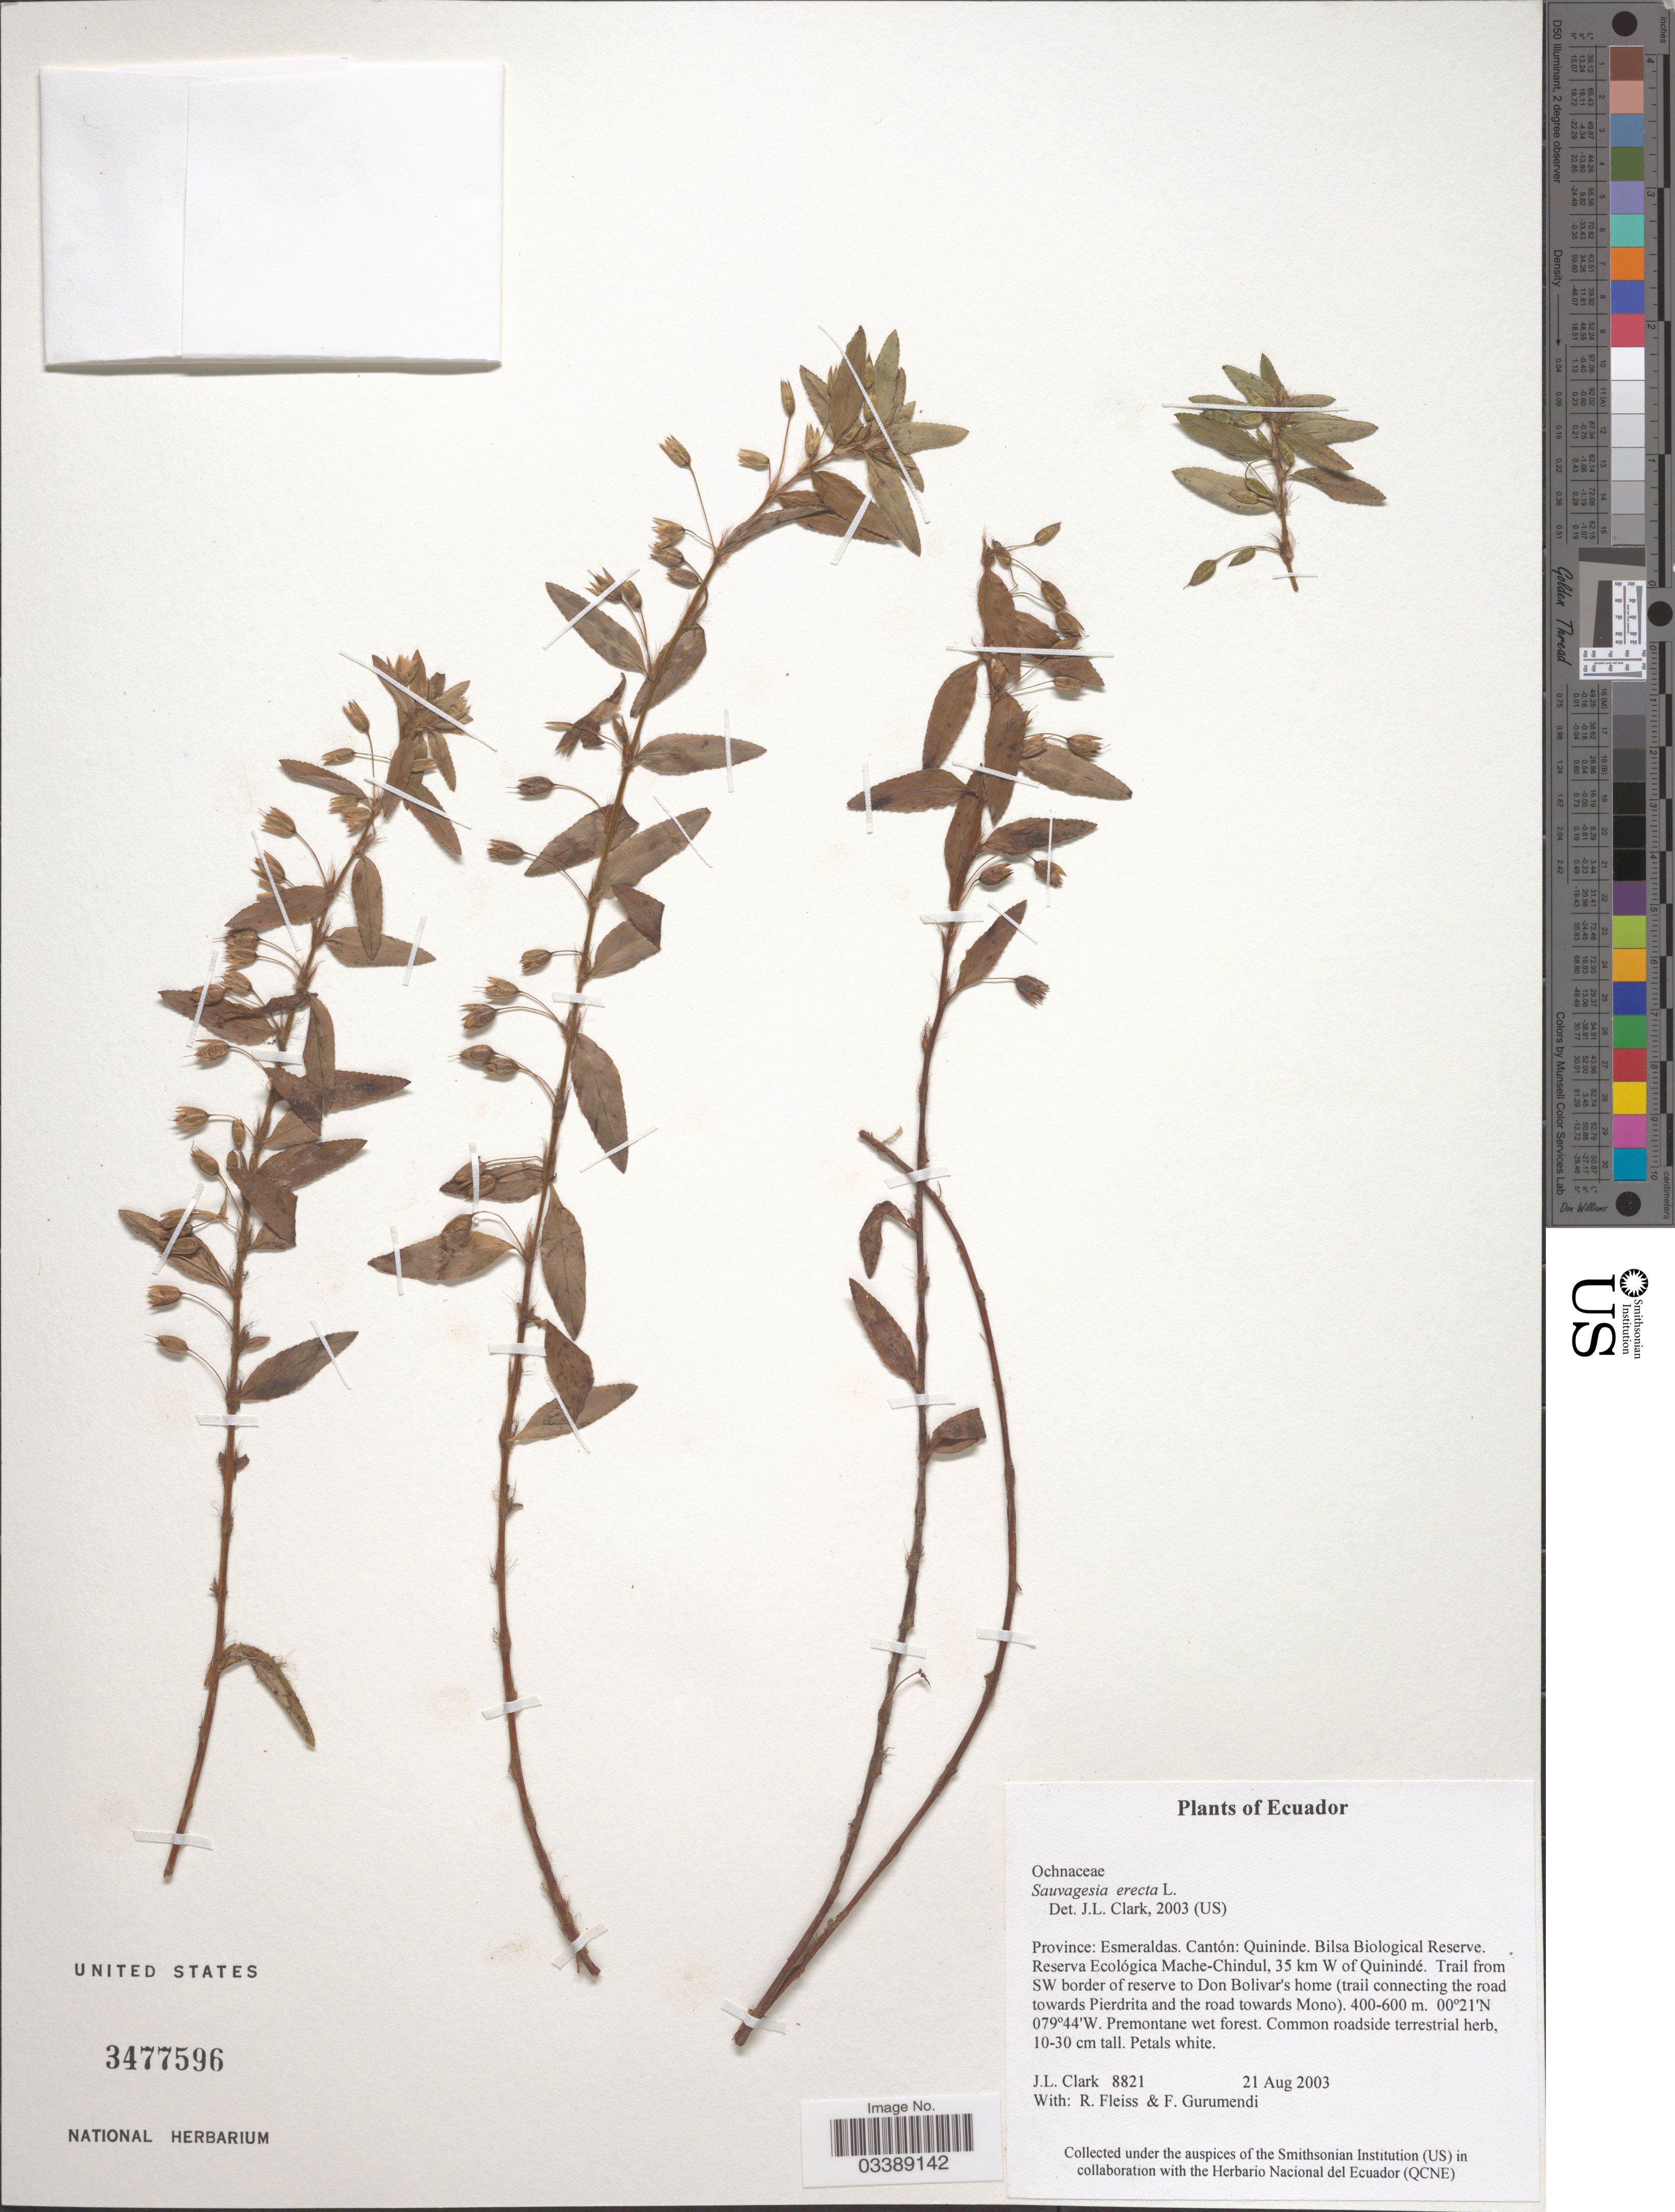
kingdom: Plantae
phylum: Tracheophyta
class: Magnoliopsida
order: Malpighiales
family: Ochnaceae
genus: Sauvagesia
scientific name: Sauvagesia erecta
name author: L.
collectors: J. L. Clark, R. Fleiss & F. Gurumendí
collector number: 8821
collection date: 2003-08-21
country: Ecuador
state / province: Esmeraldas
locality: Cantón: Quininde. Bilsa Biological Reserve. Reserva Ecológica Mache-Chindul, 35 km W of Quinindé. Trail from SW border of reserve to Don Bolivar's home (trail connecting the road towards Pierdrita and the road towards Mono).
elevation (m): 400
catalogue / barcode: US 3477596